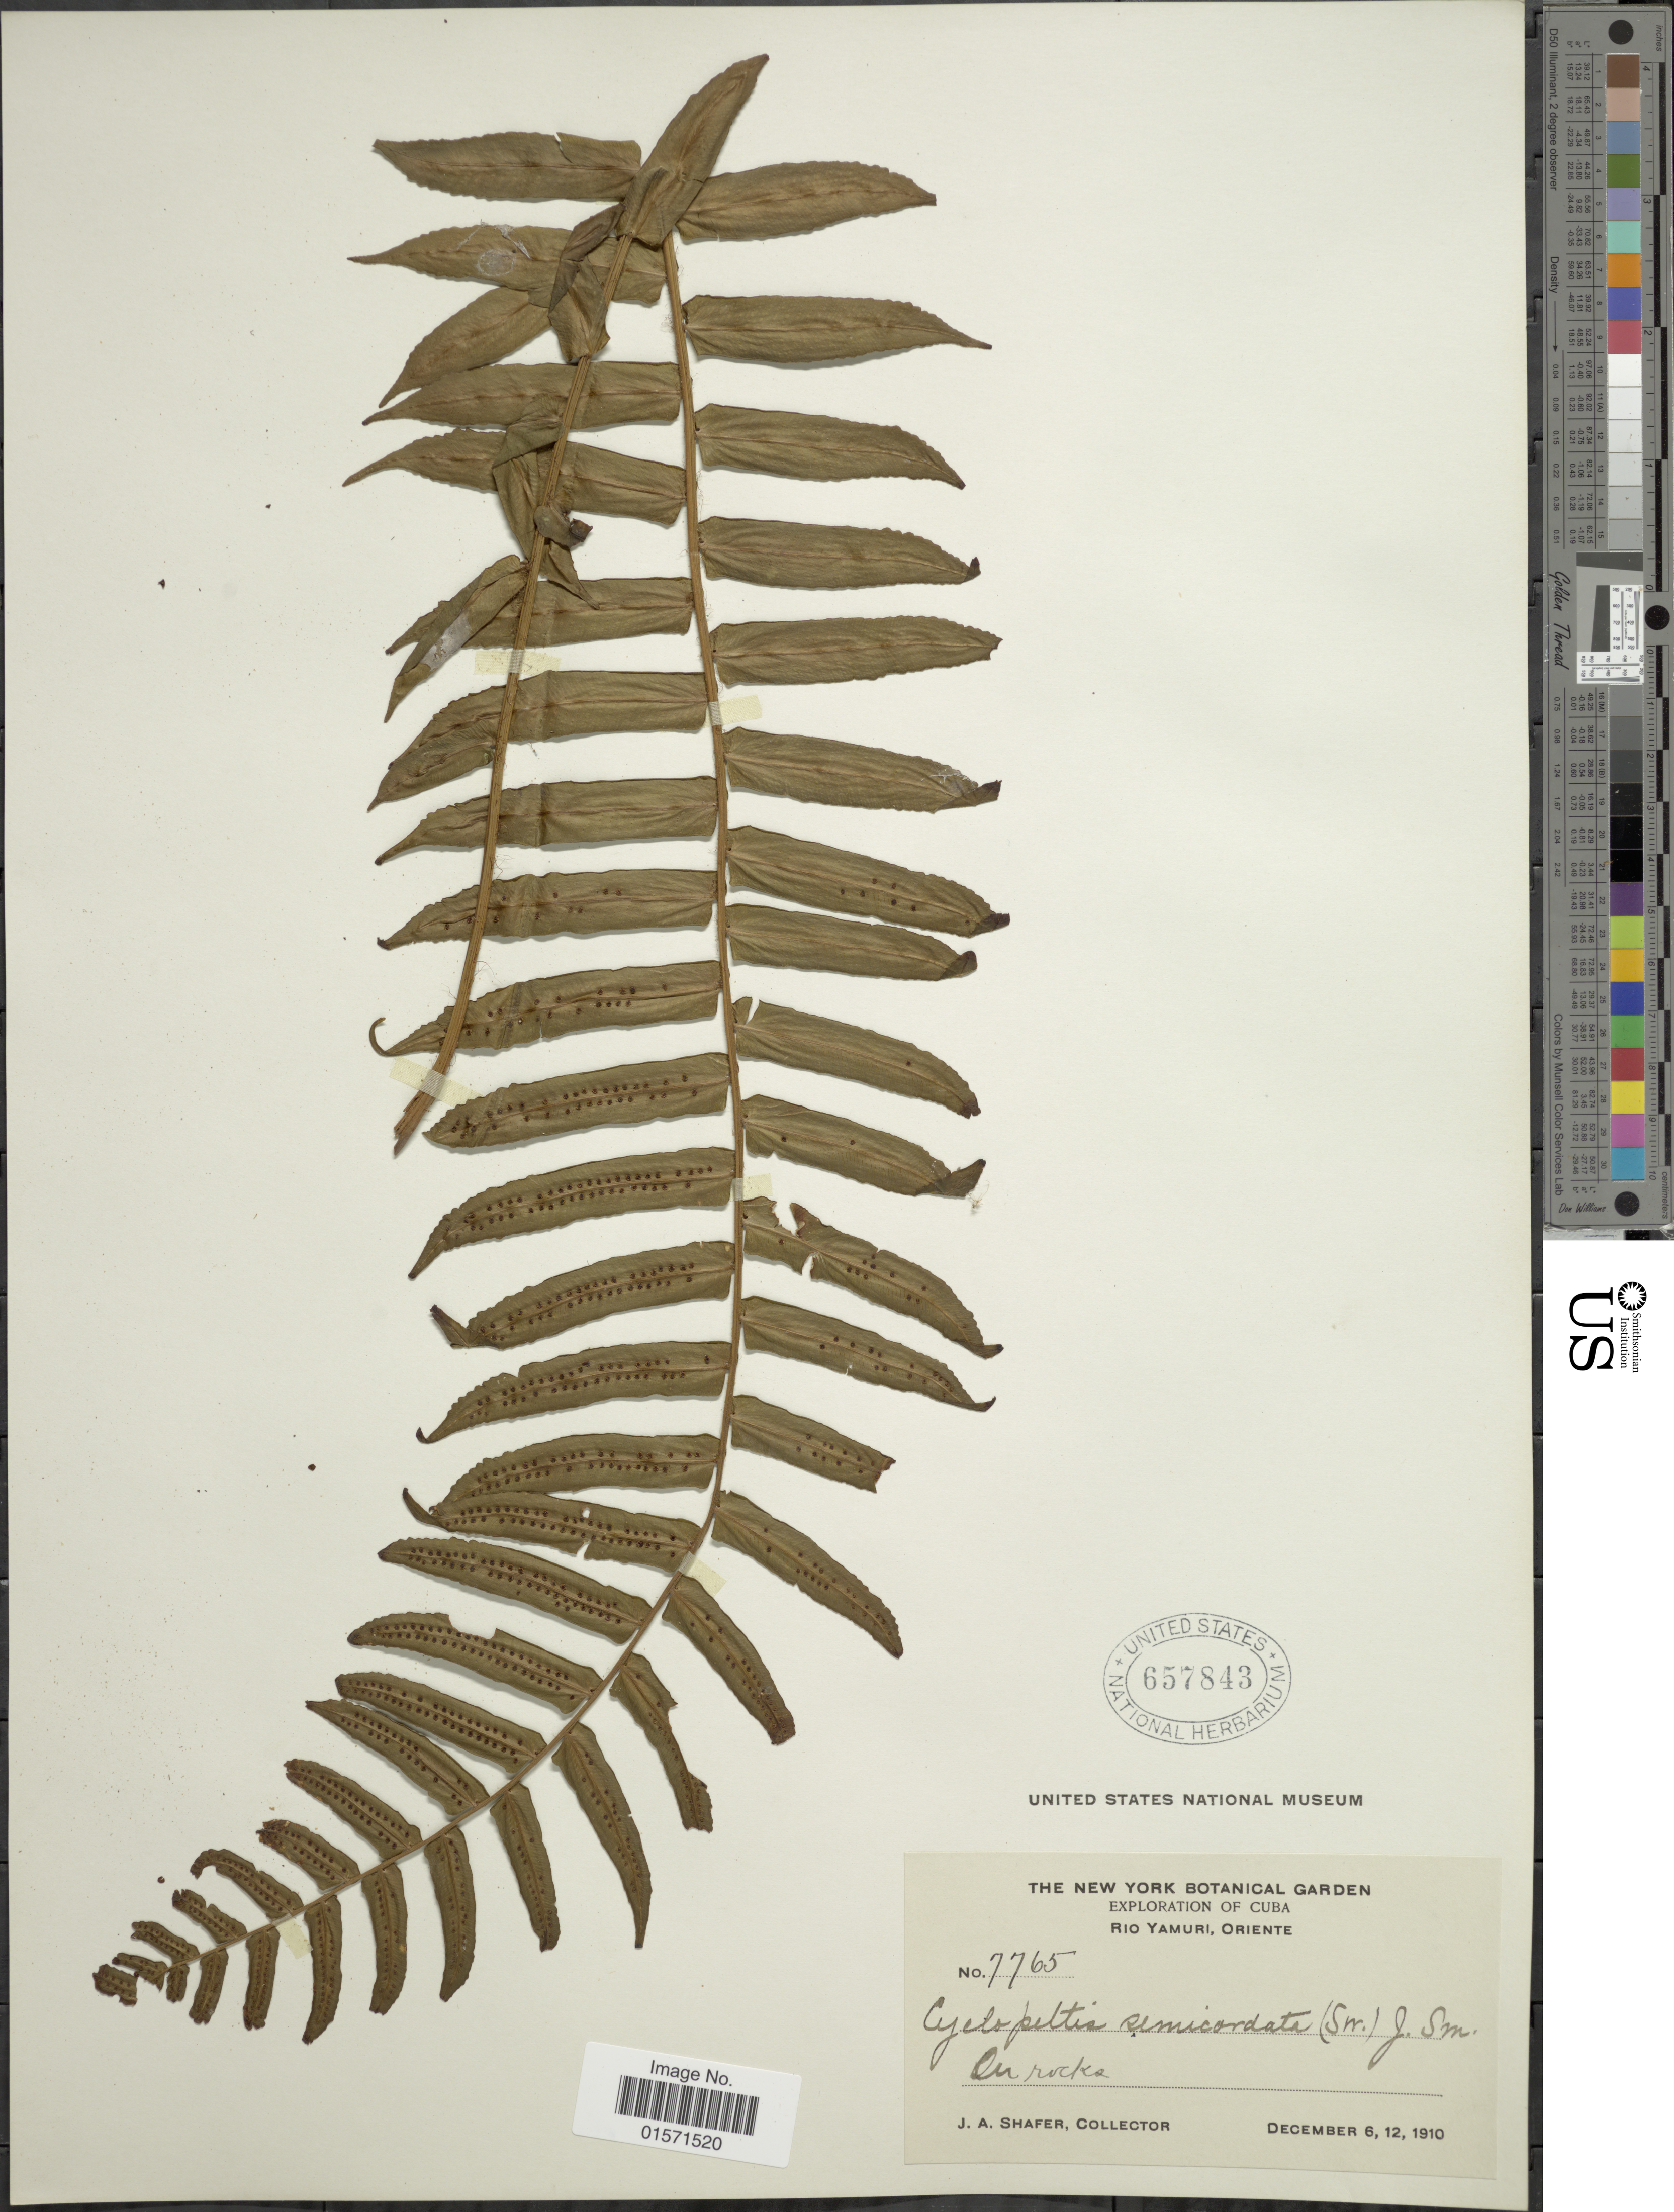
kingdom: Plantae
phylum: Tracheophyta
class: Polypodiopsida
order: Polypodiales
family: Lomariopsidaceae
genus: Cyclopeltis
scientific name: Cyclopeltis semicordata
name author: (Sw.) J. Sm.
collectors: J. A. Shafer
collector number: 7765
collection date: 1910-12-06/1910-12-12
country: Cuba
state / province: Oriente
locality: CUba. Rio Yamuri, Oriente.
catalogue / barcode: US 657843